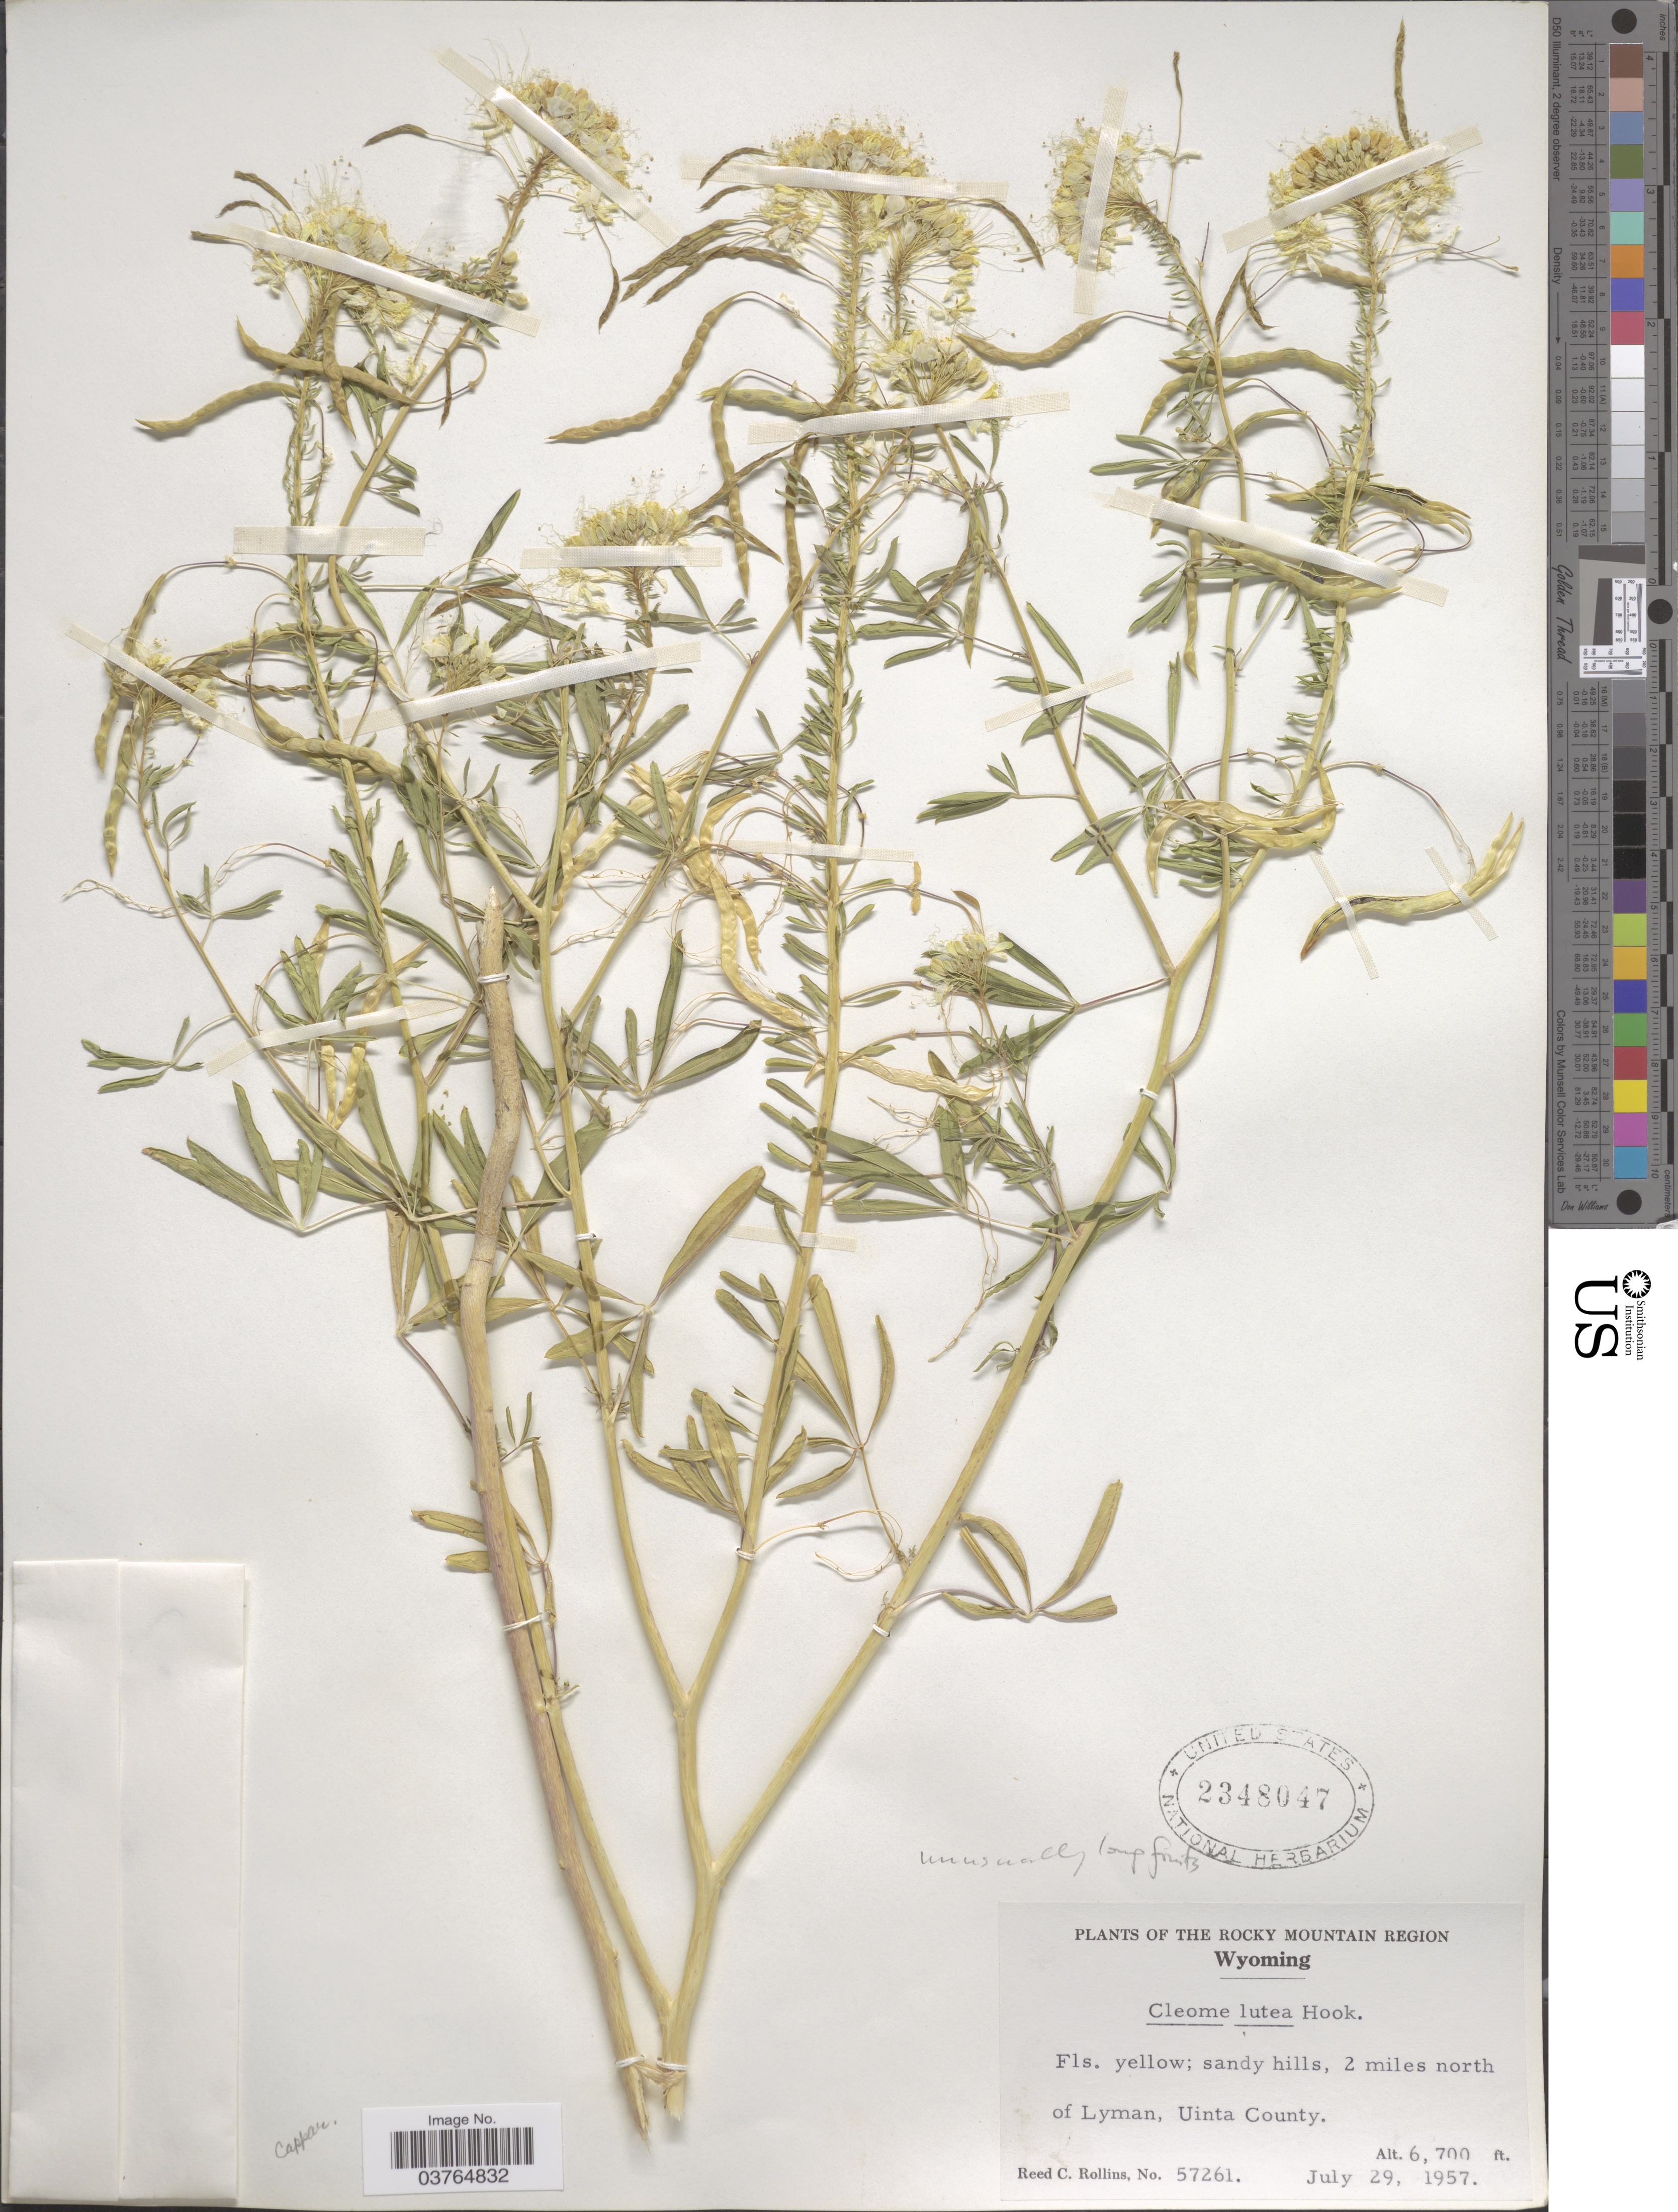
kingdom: Plantae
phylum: Tracheophyta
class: Magnoliopsida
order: Brassicales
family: Cleomaceae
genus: Cleomella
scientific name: Cleomella lutea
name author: (Hook.) Roalson & J.C. Hall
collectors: R. C. Rollins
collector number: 57261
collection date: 1957-07-29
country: United States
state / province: Wyoming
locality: The Rocky Mountain Region. 2 mile north of Lyman, Uinta County.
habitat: sandy hills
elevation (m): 2042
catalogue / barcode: US 2348047